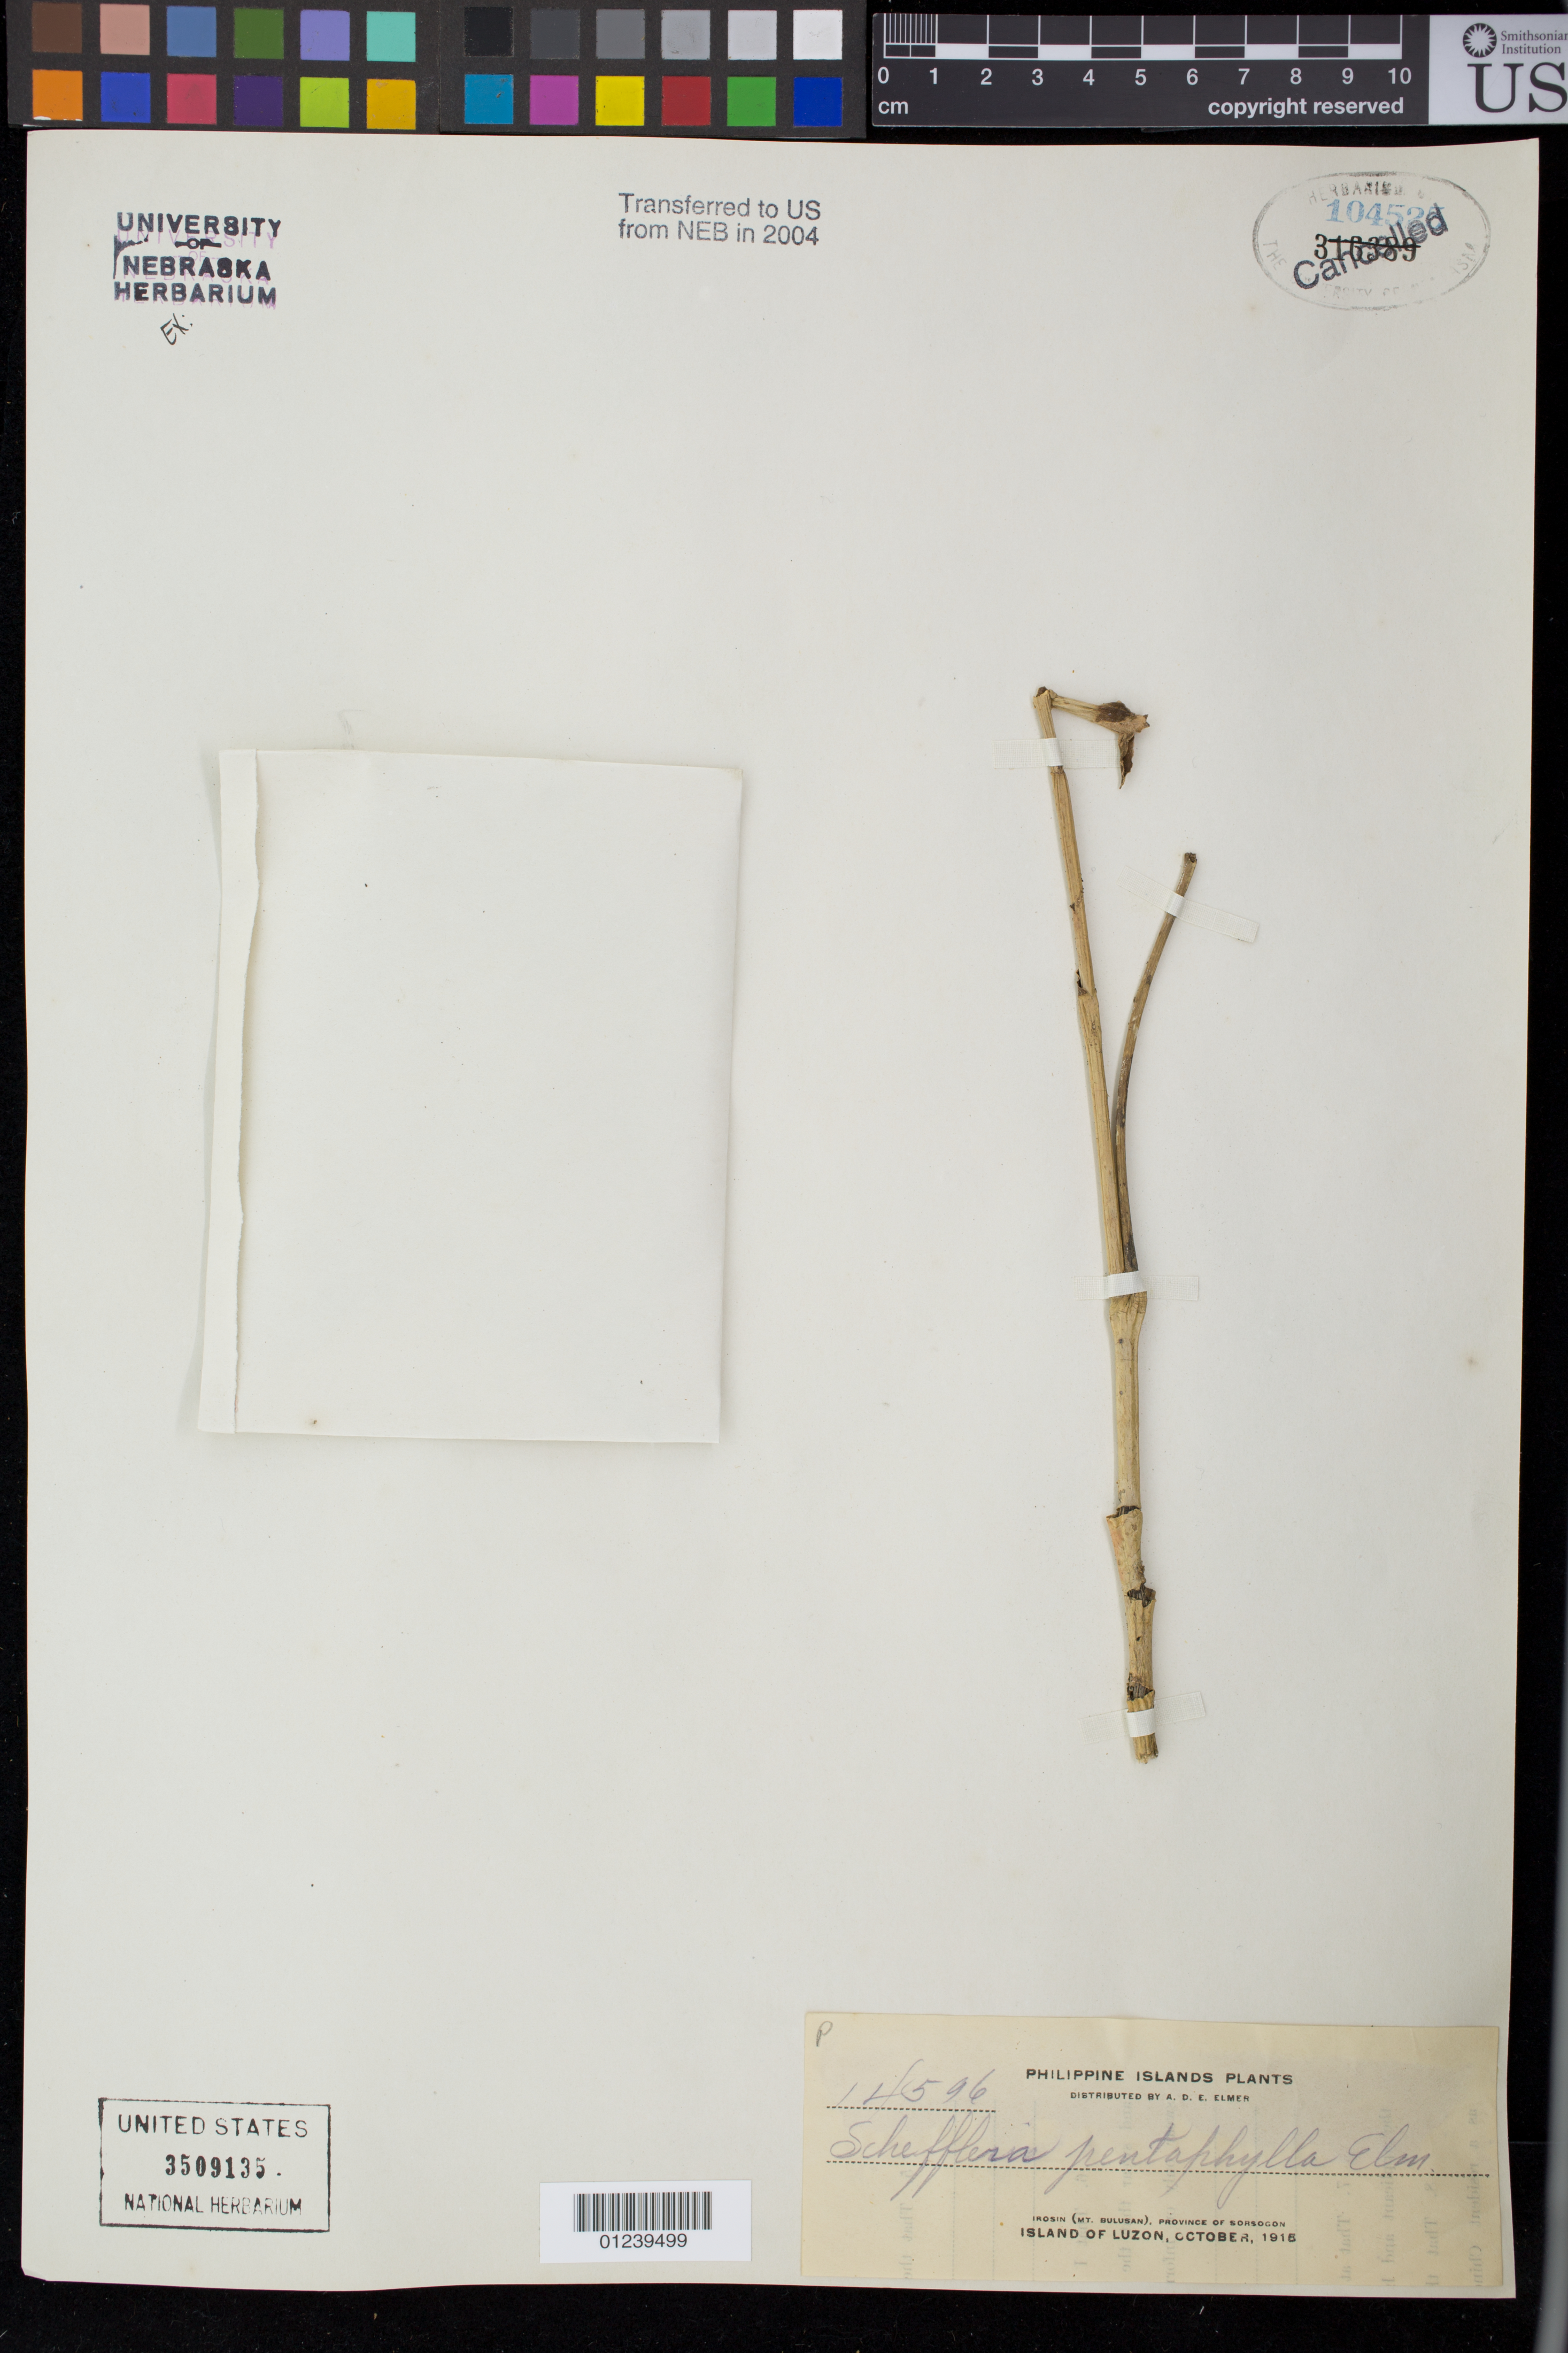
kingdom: Plantae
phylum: Tracheophyta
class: Magnoliopsida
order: Apiales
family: Araliaceae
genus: Schefflera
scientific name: Schefflera pentaphylla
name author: Elmer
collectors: A. D. E. Elmer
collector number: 14596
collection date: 1915-10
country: Philippines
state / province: Bicol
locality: Irosin (Mt. Bulusan), Province of Sorsogon, Island of Luzon.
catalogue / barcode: US 3509135